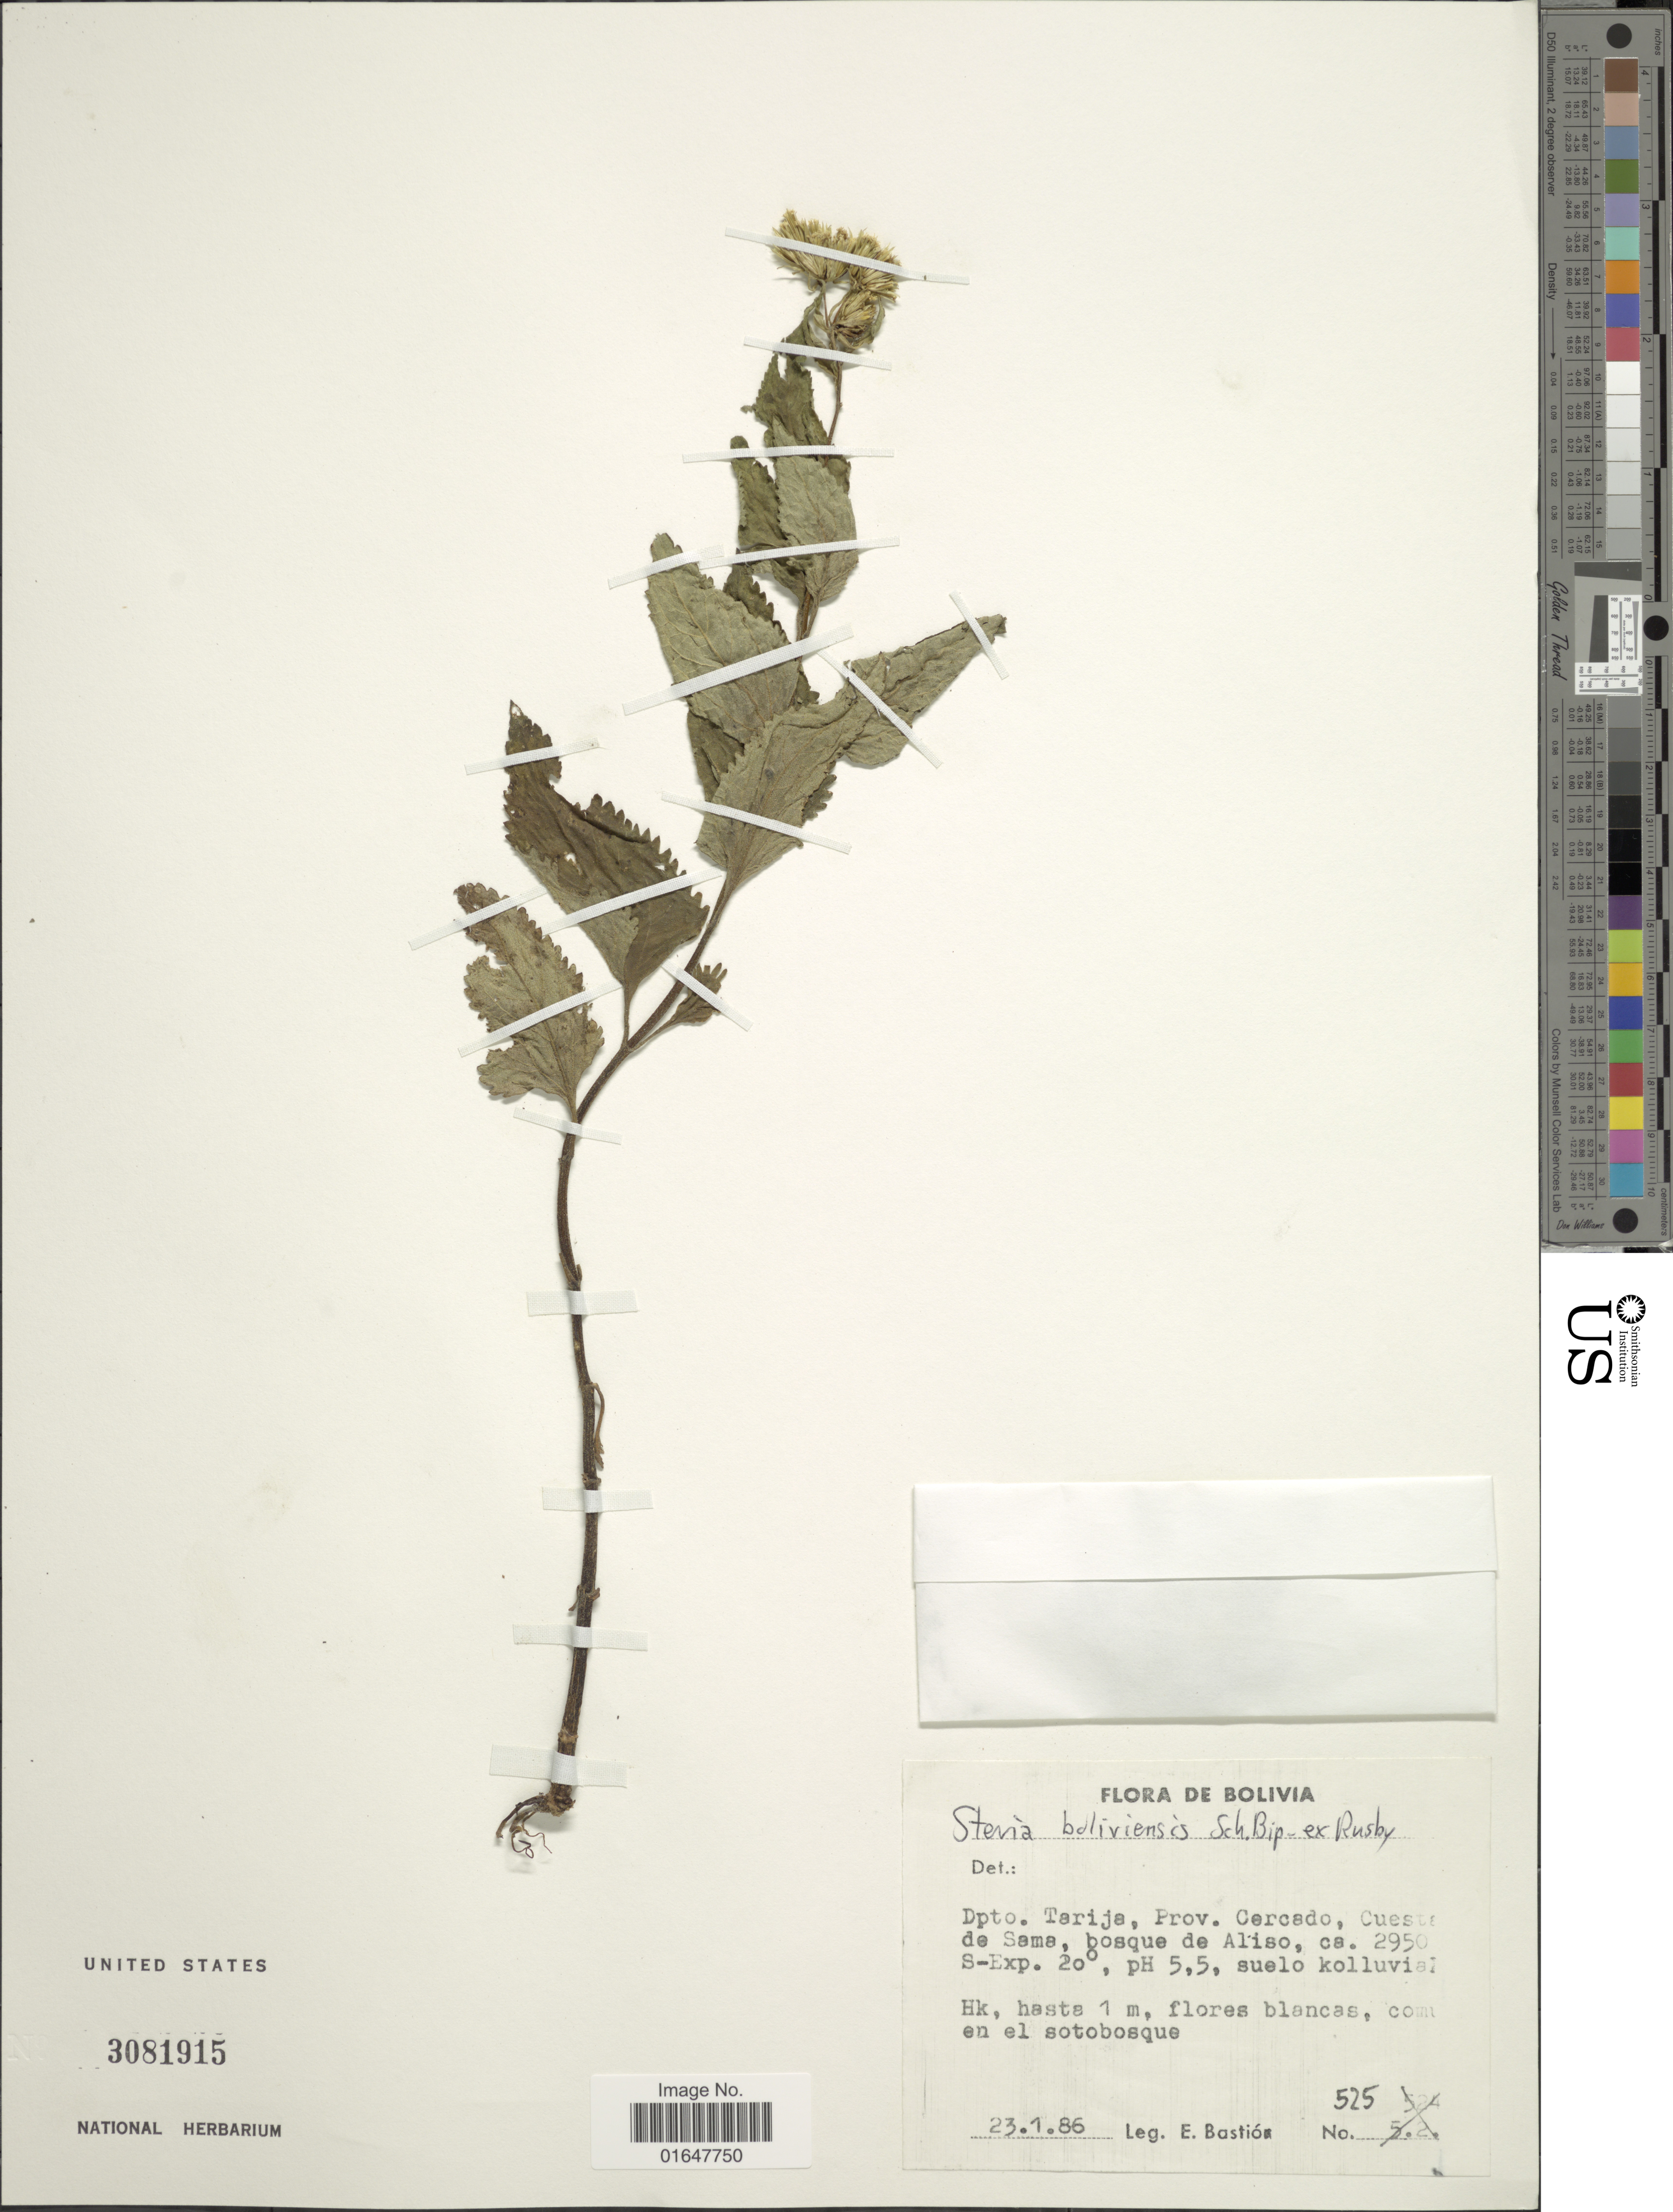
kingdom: Plantae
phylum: Tracheophyta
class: Magnoliopsida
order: Asterales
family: Asteraceae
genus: Stevia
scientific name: Stevia boliviensis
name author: Sch. Bip. ex Rusby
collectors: E. Bastion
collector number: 525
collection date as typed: Transcribed d/m/y: 23/1/86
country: Bolivia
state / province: Tarija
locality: Prov. Cercado, Cuesta de Sama, bosque de Aliso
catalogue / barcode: US 3081915